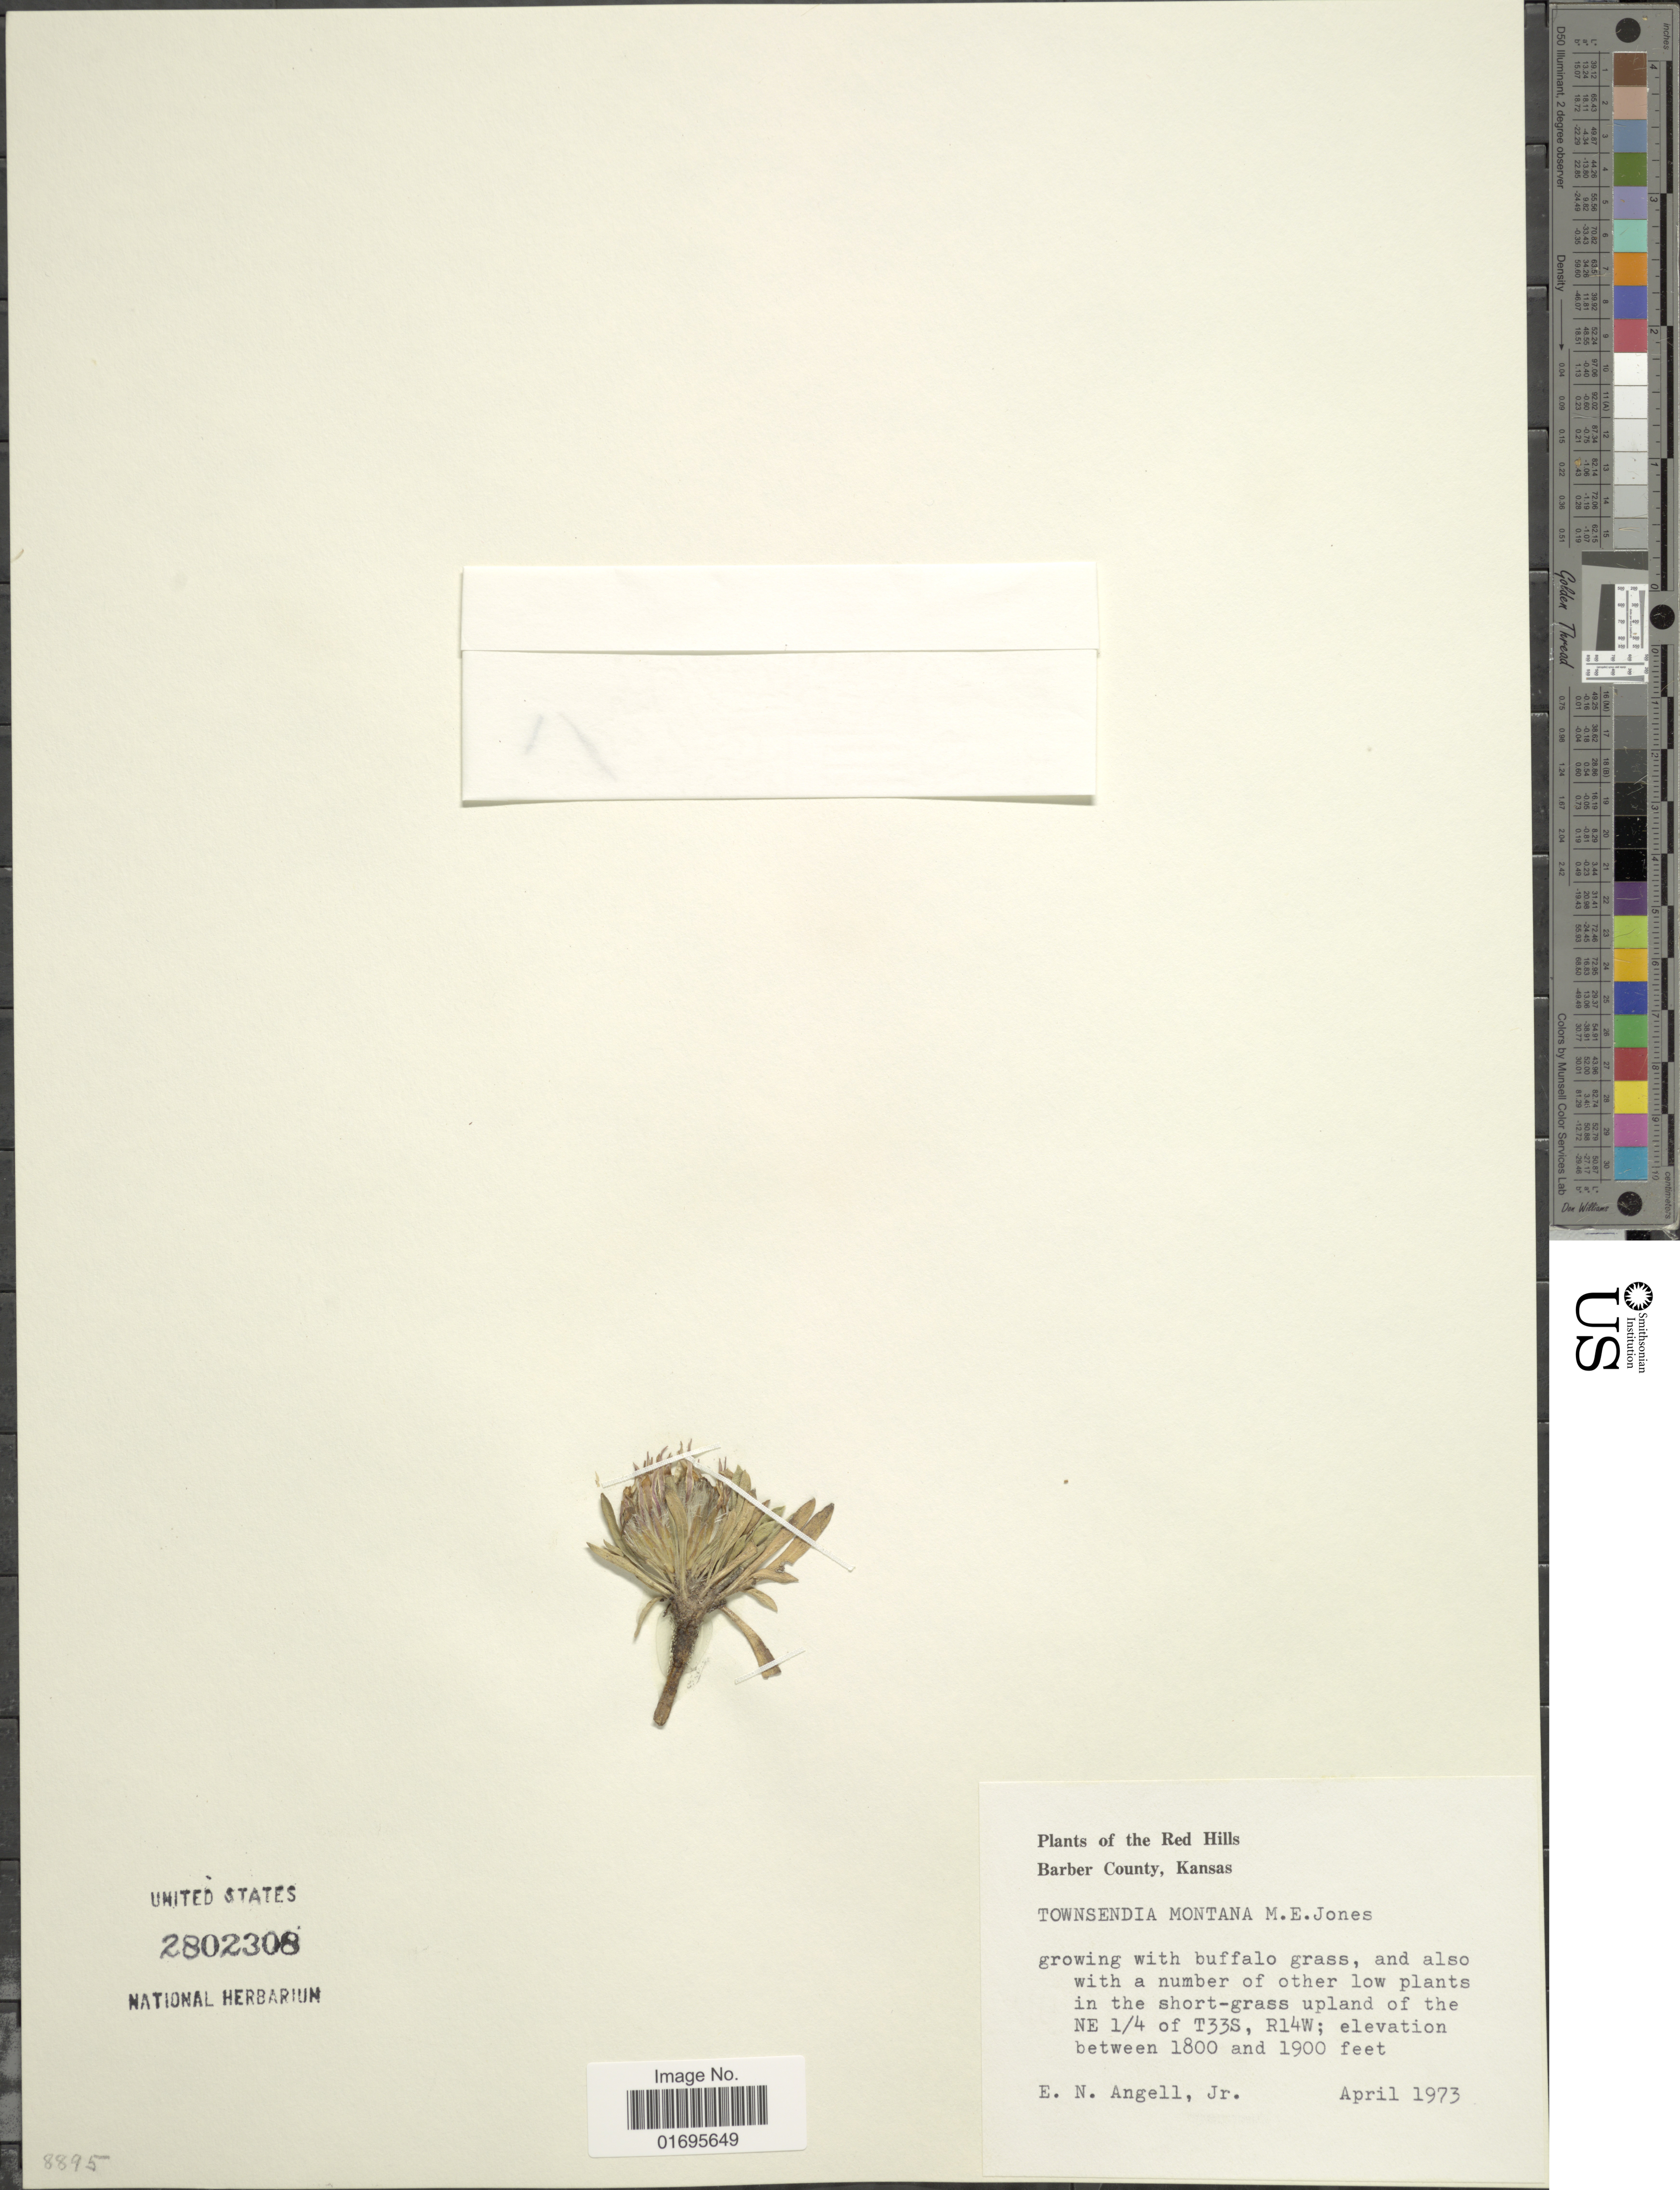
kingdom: Plantae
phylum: Tracheophyta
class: Magnoliopsida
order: Asterales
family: Asteraceae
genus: Townsendia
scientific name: Townsendia montana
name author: M.E. Jones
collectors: J. Angell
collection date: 1973-04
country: United States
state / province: Kansas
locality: Red Hills, growing with buffalo grass, and also with a number of other low plants in the short-grass upland of the NE 1/4 of T33A, R14W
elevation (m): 549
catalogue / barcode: US 2802308